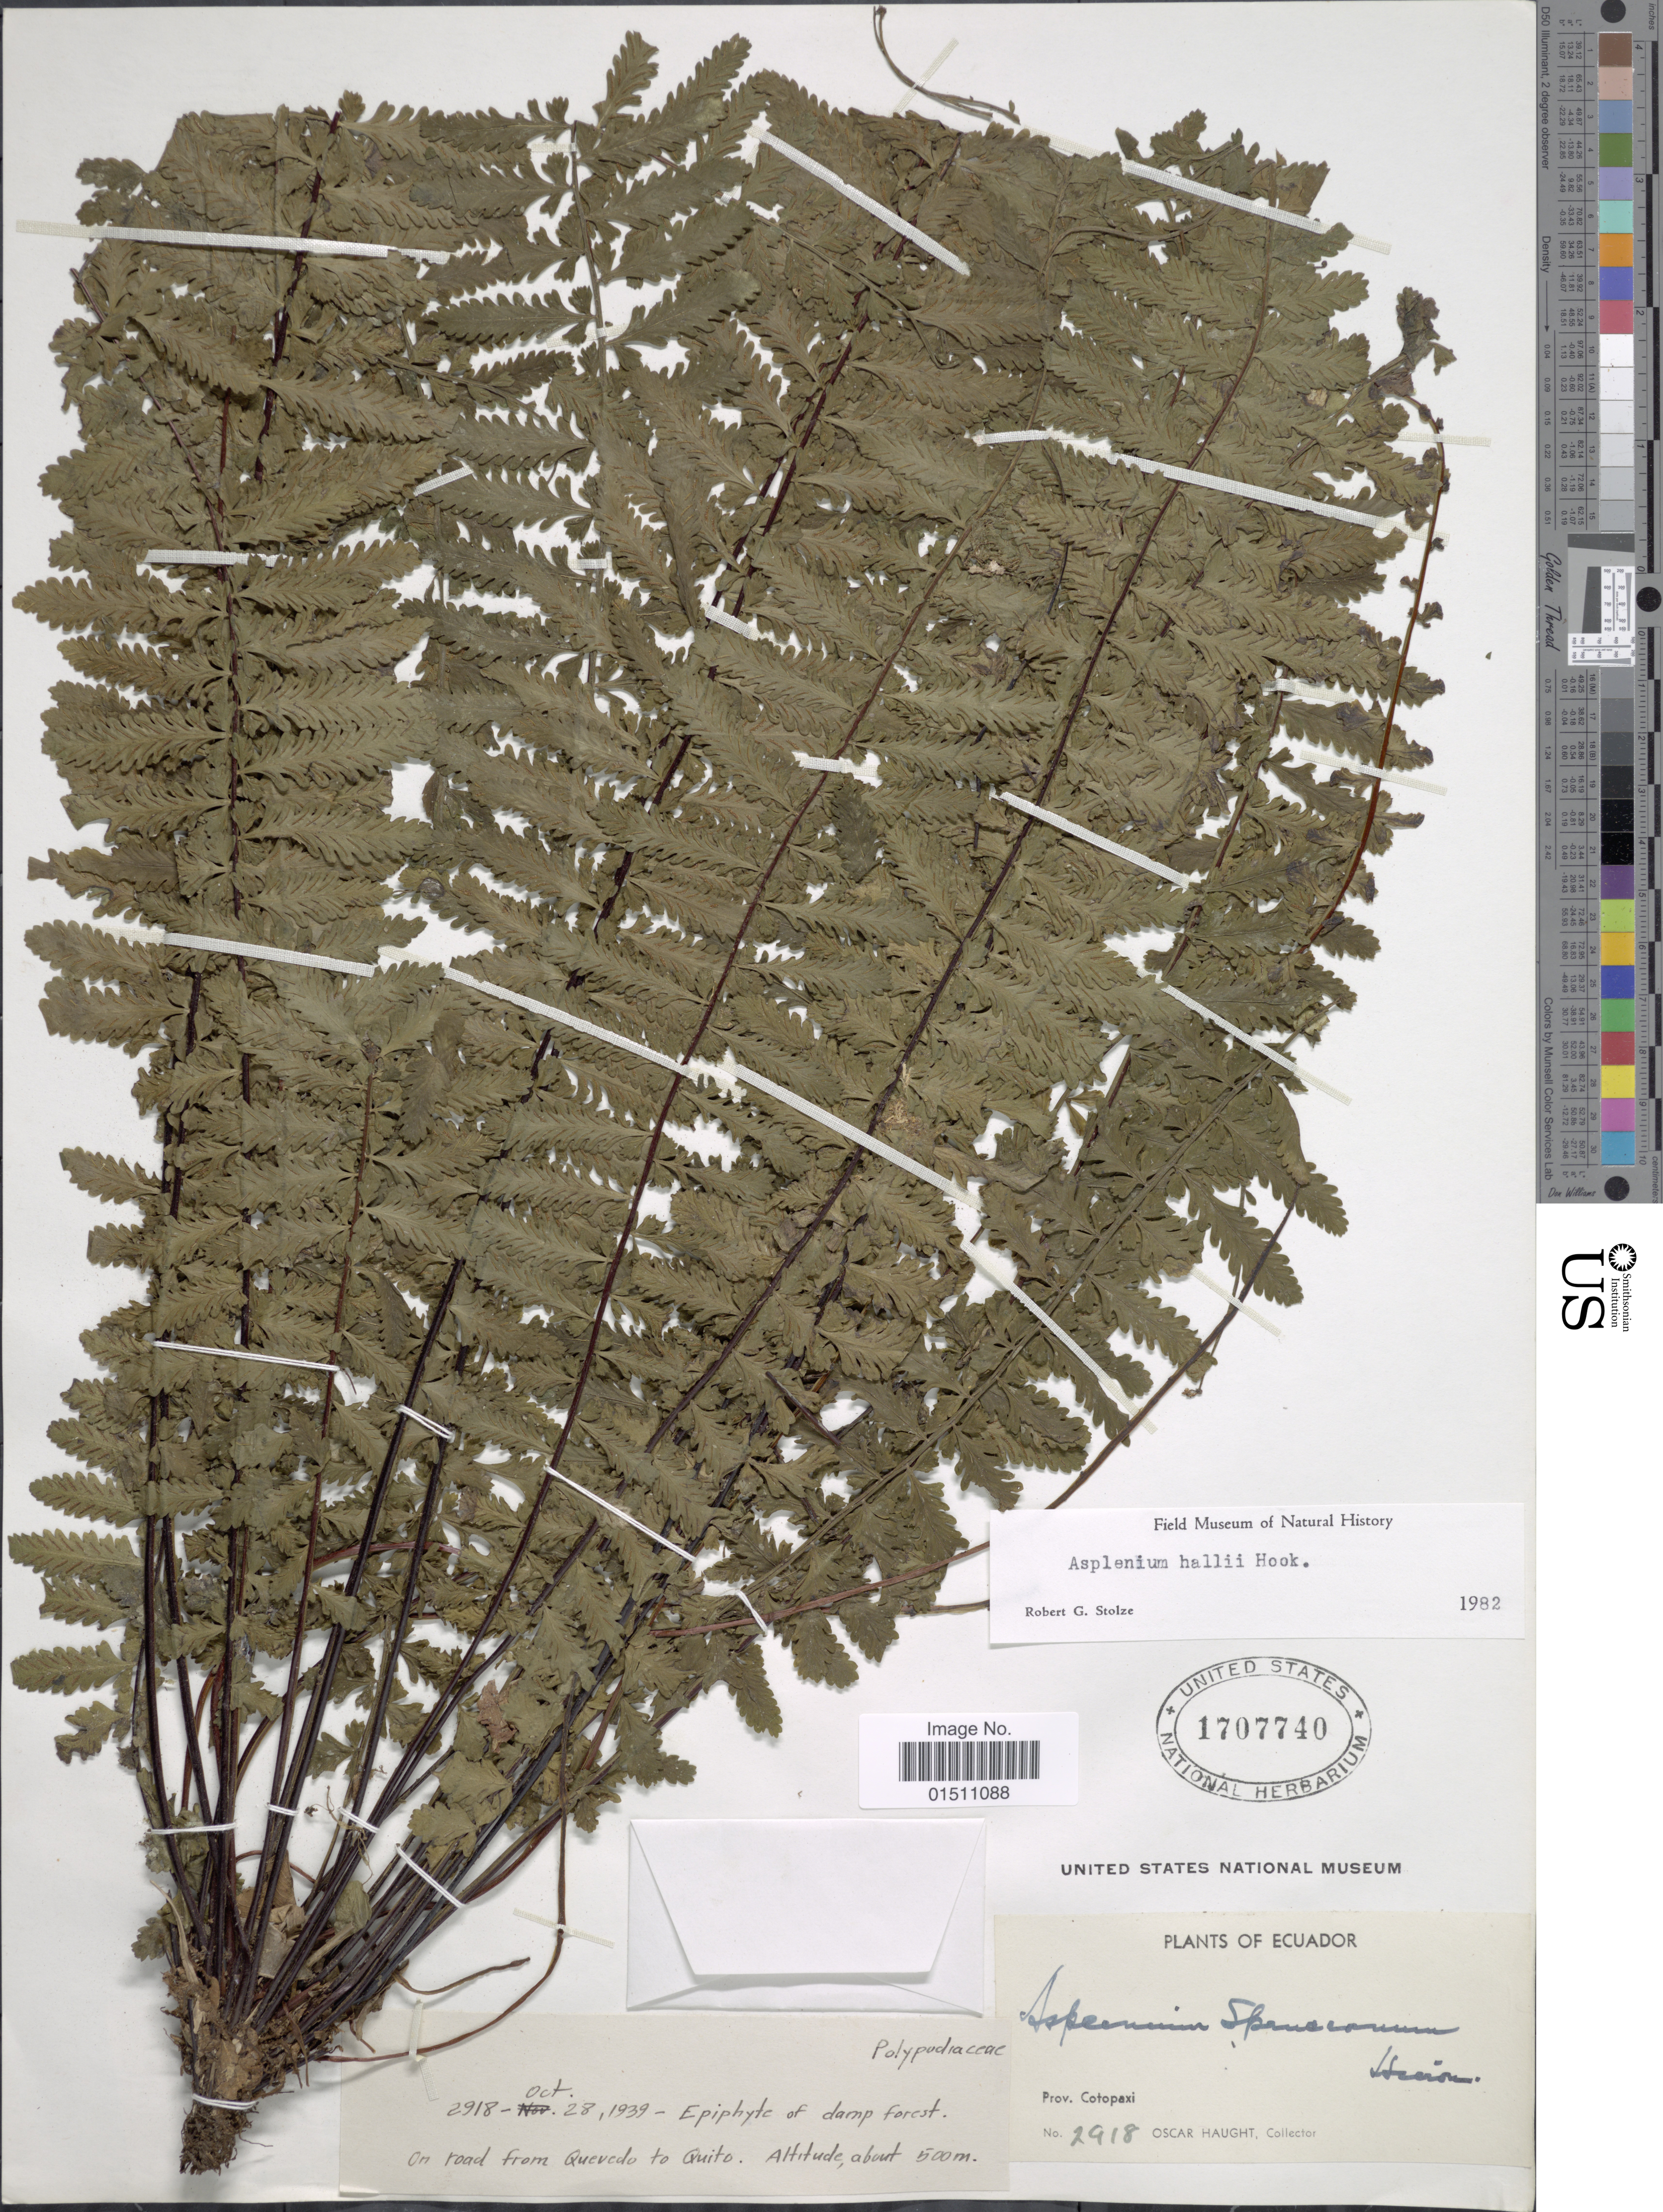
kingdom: Plantae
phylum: Tracheophyta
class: Polypodiopsida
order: Polypodiales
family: Aspleniaceae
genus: Asplenium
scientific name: Asplenium hallii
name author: Hook.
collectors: O. L. Haught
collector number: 2918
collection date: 1939-10-28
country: Ecuador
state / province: Cotopaxi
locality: Ecuador, on road from Quevedo to Quito.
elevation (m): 500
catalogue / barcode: US 1707740